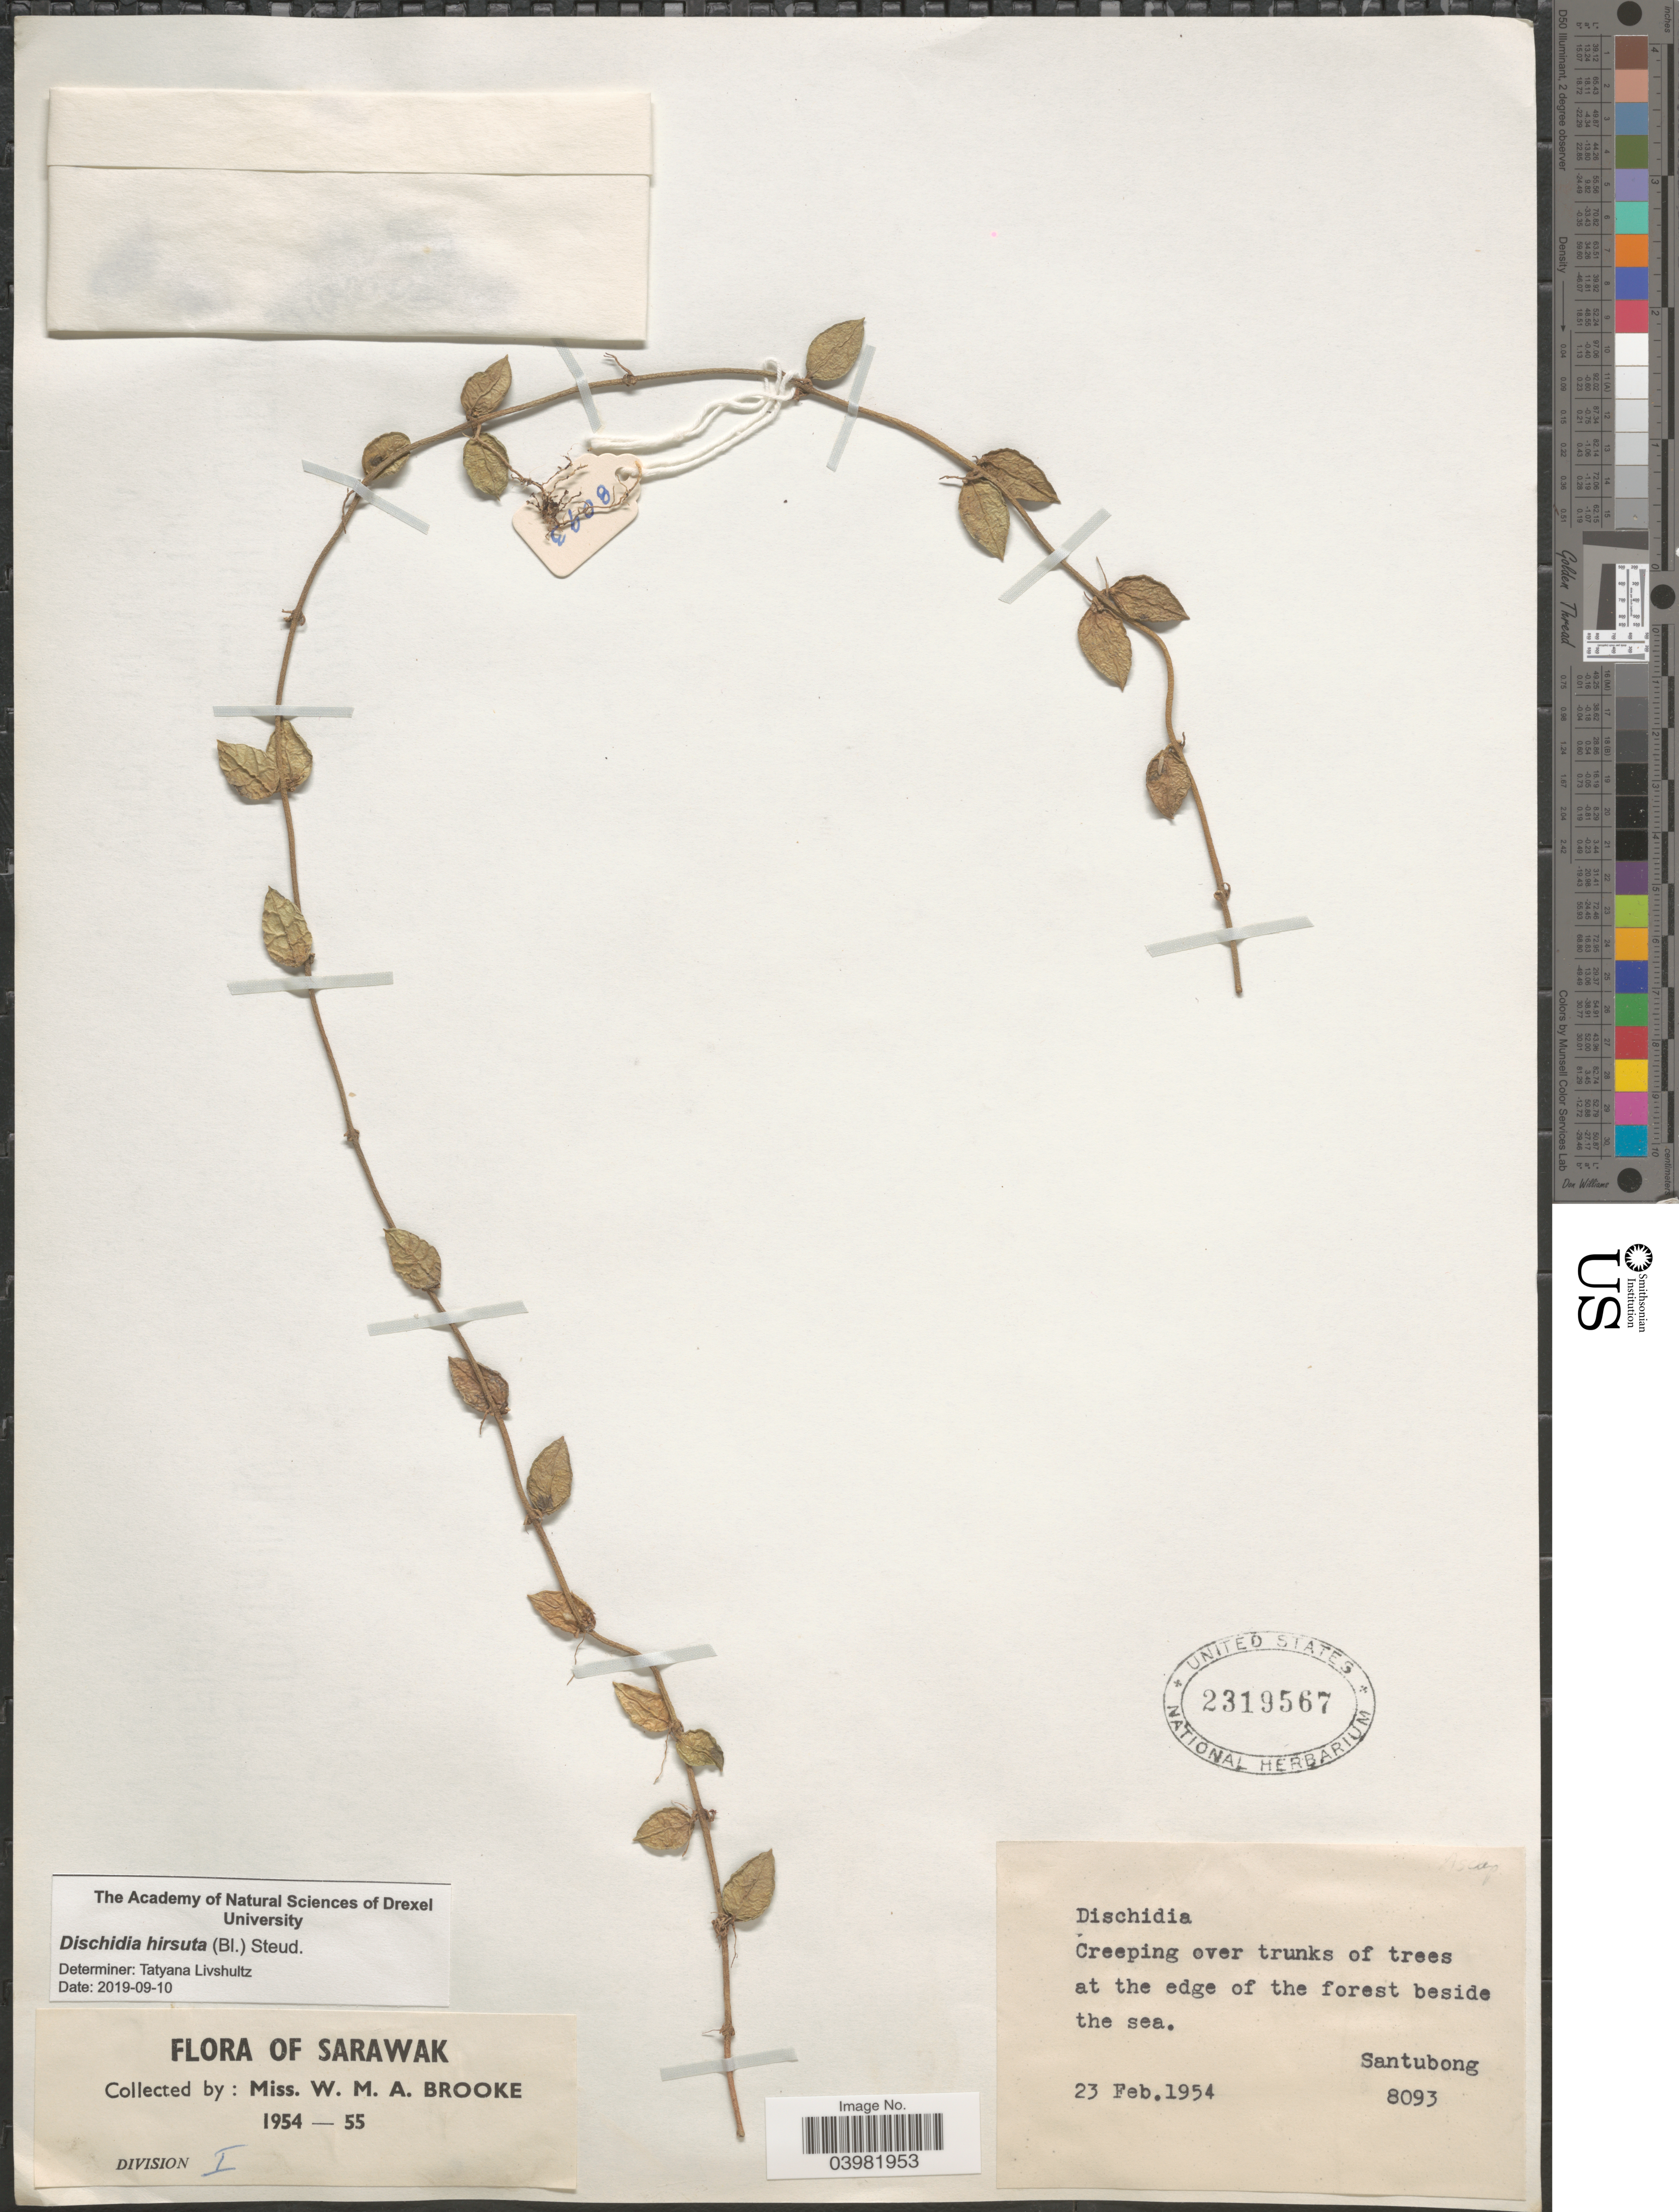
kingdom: Plantae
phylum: Tracheophyta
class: Magnoliopsida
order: Gentianales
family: Apocynaceae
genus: Dischidia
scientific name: Dischidia hirsuta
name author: (Blume) Decne.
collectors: W. Brooke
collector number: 8093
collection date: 1954-02-23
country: Malaysia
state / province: Sarawak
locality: Division I. At the edge of the forest beside the sea. Santubong.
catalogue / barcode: US 2319567